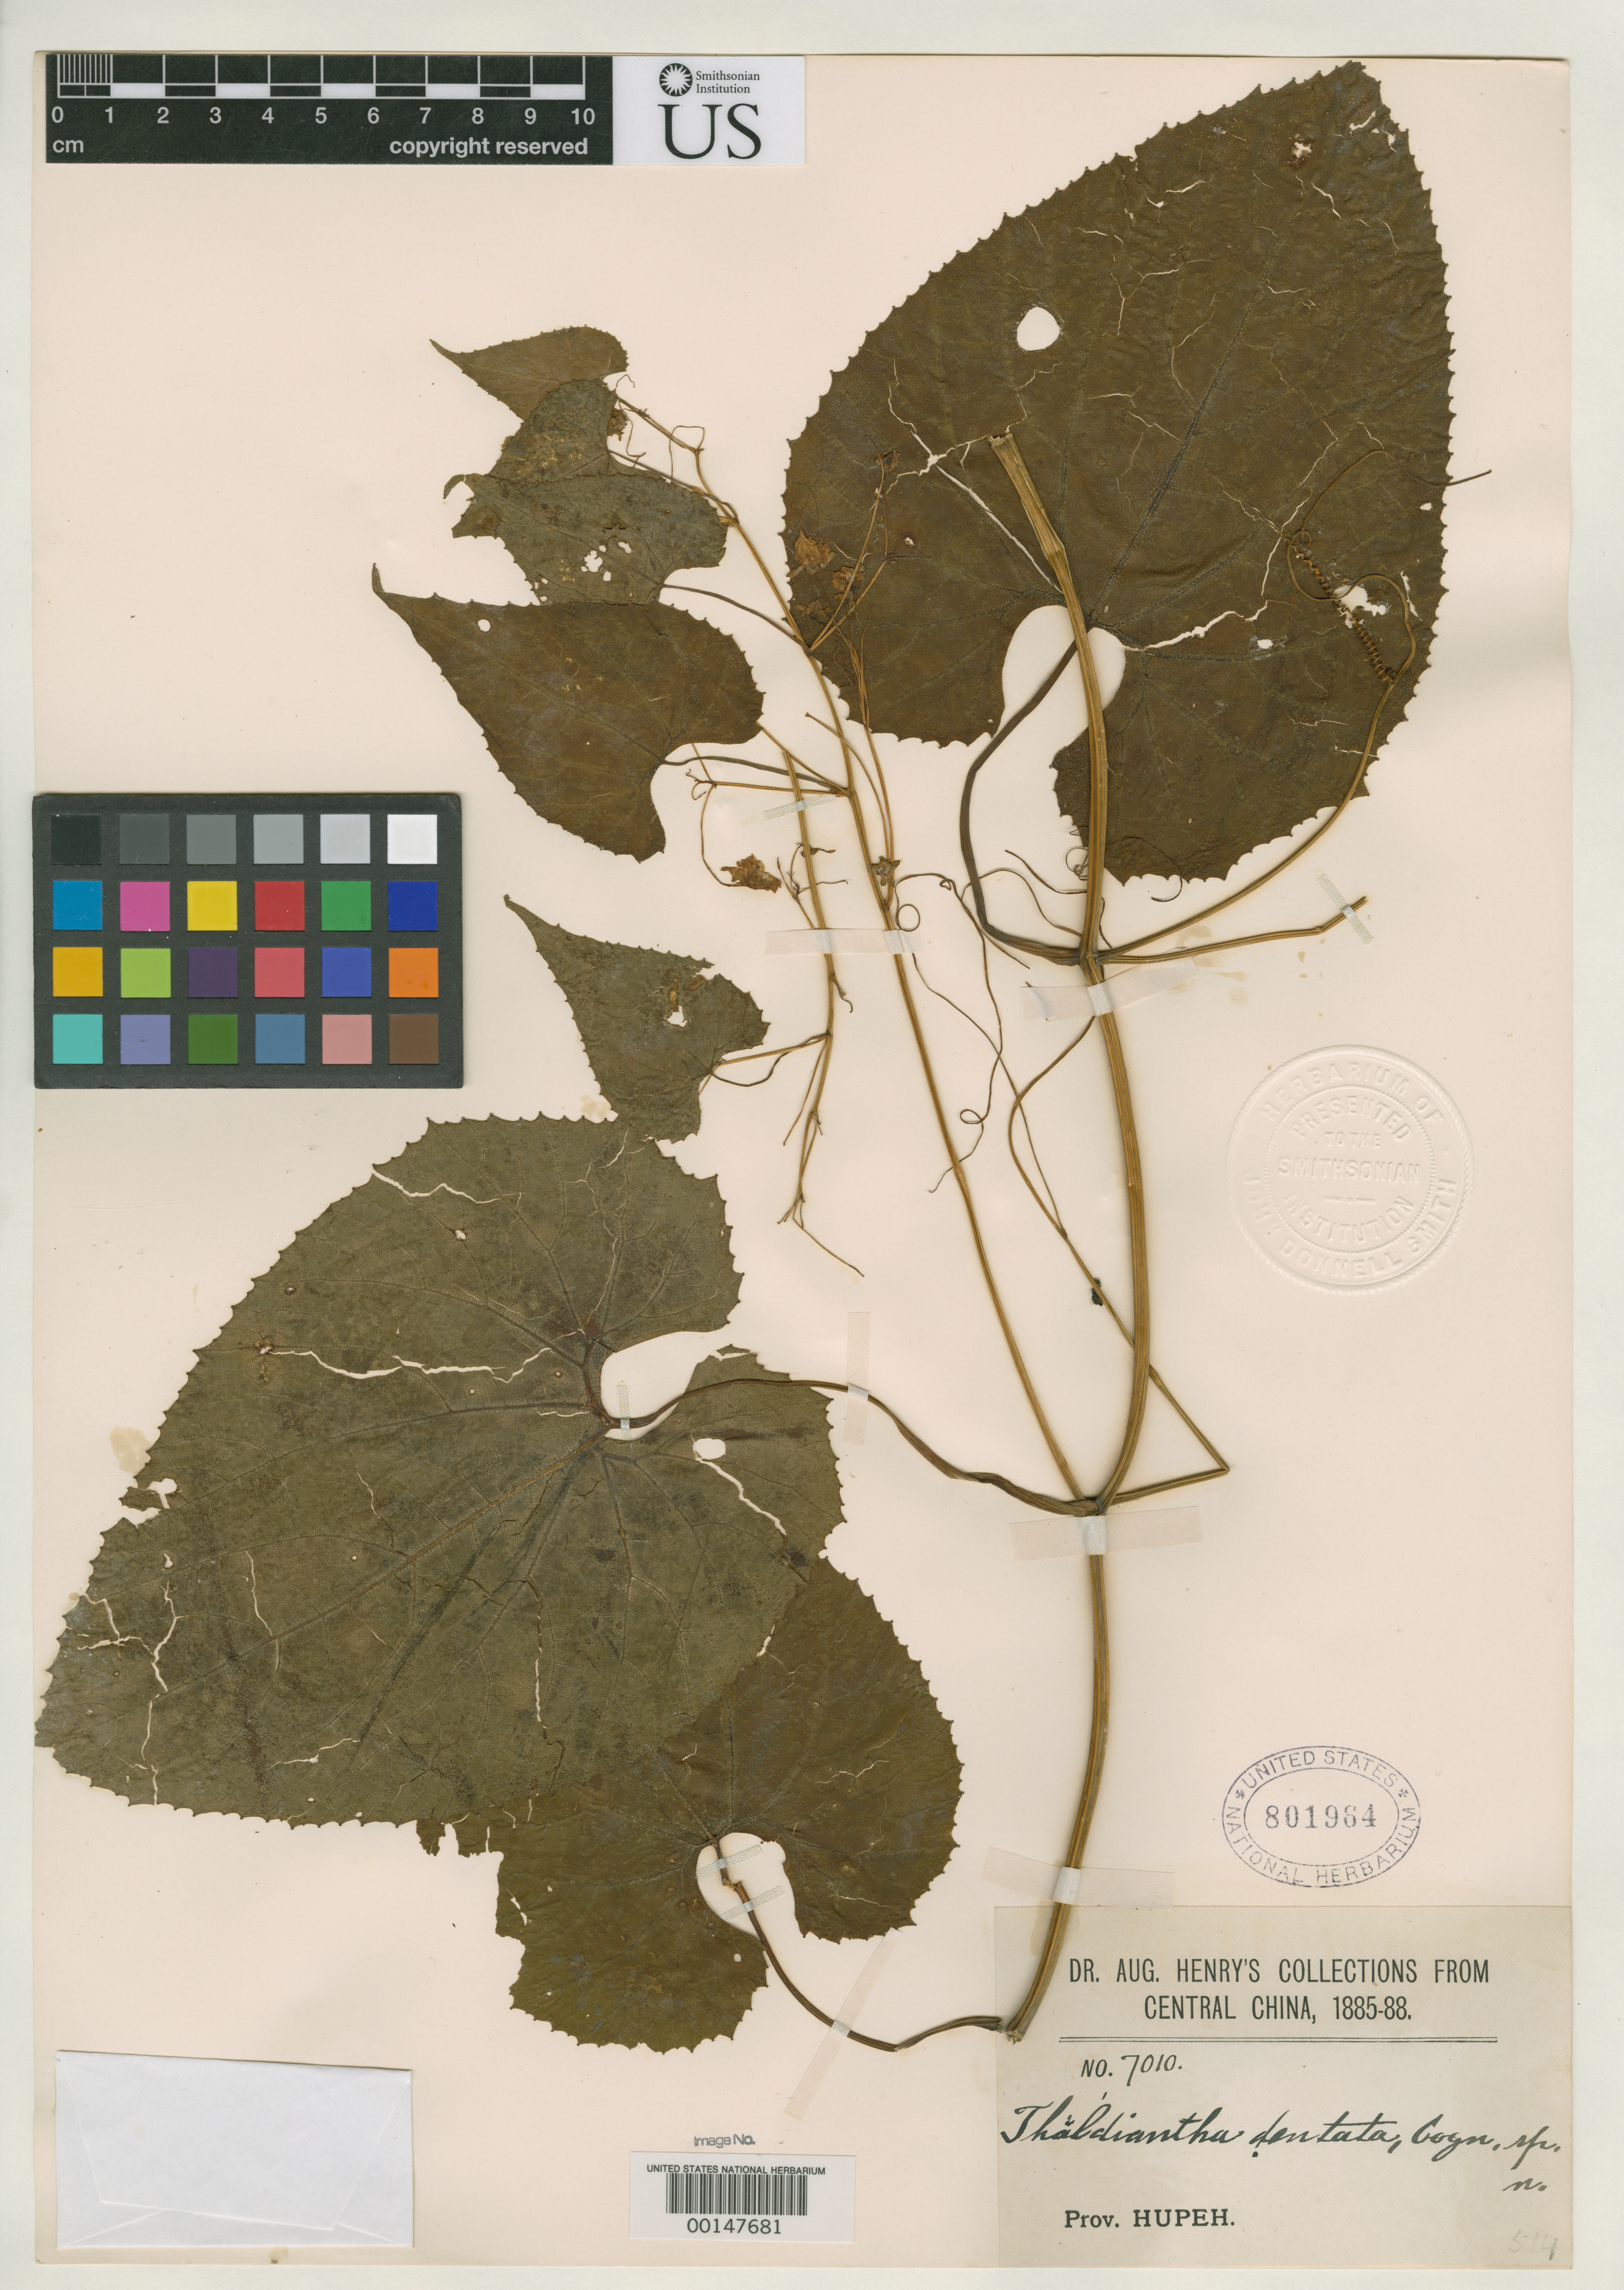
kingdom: Plantae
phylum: Tracheophyta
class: Magnoliopsida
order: Cucurbitales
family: Cucurbitaceae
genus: Thladiantha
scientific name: Thladiantha dentata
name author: Cogn. in Engl.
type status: Syntype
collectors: A. Henry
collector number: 7010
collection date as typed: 1885-88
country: China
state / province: Hubei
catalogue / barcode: US 801964